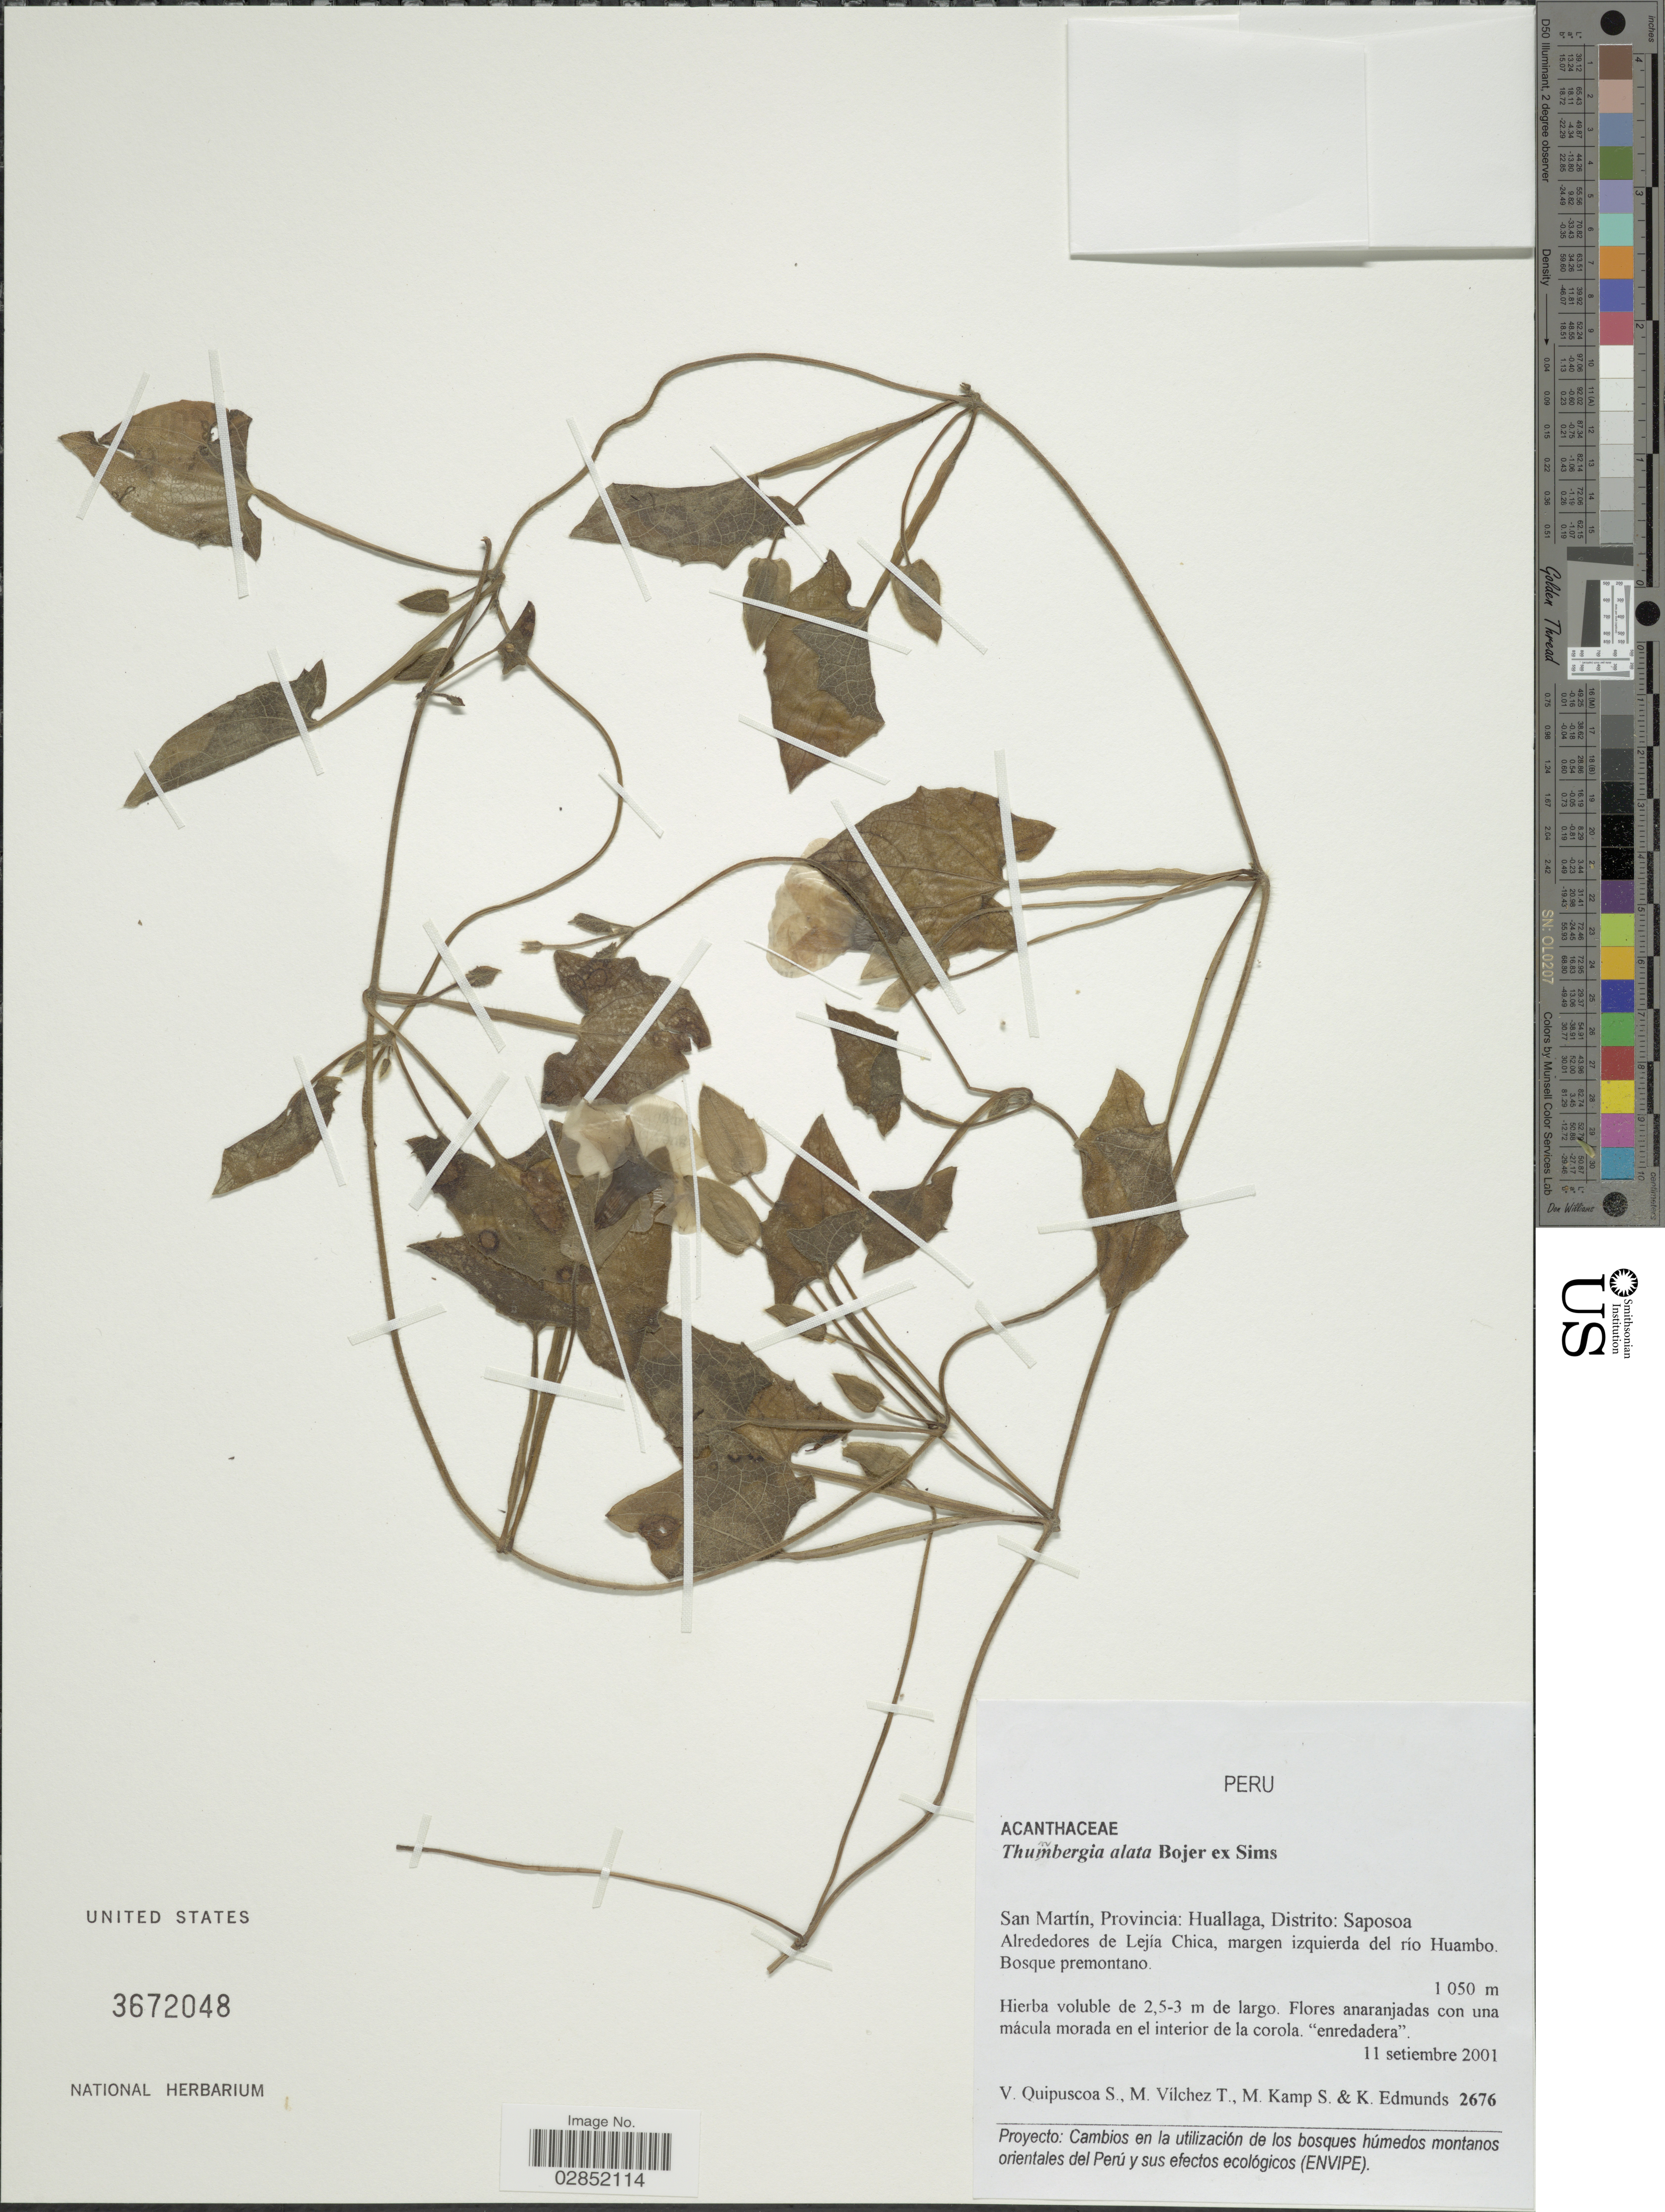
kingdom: Plantae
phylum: Tracheophyta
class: Magnoliopsida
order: Lamiales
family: Acanthaceae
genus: Thunbergia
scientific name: Thunbergia alata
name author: Bojer ex Sims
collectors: V. Quipuscoa S., M. Vilchez T., M. Kamp S & K. Edmunds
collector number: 2676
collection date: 2001-09-11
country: Peru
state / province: San Martín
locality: Provincia: Huallaga, Distrito: Saposoa. Alrededores de Lejía Chica, margen izquierda del rio Huambo.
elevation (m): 1050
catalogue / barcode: US 3672048